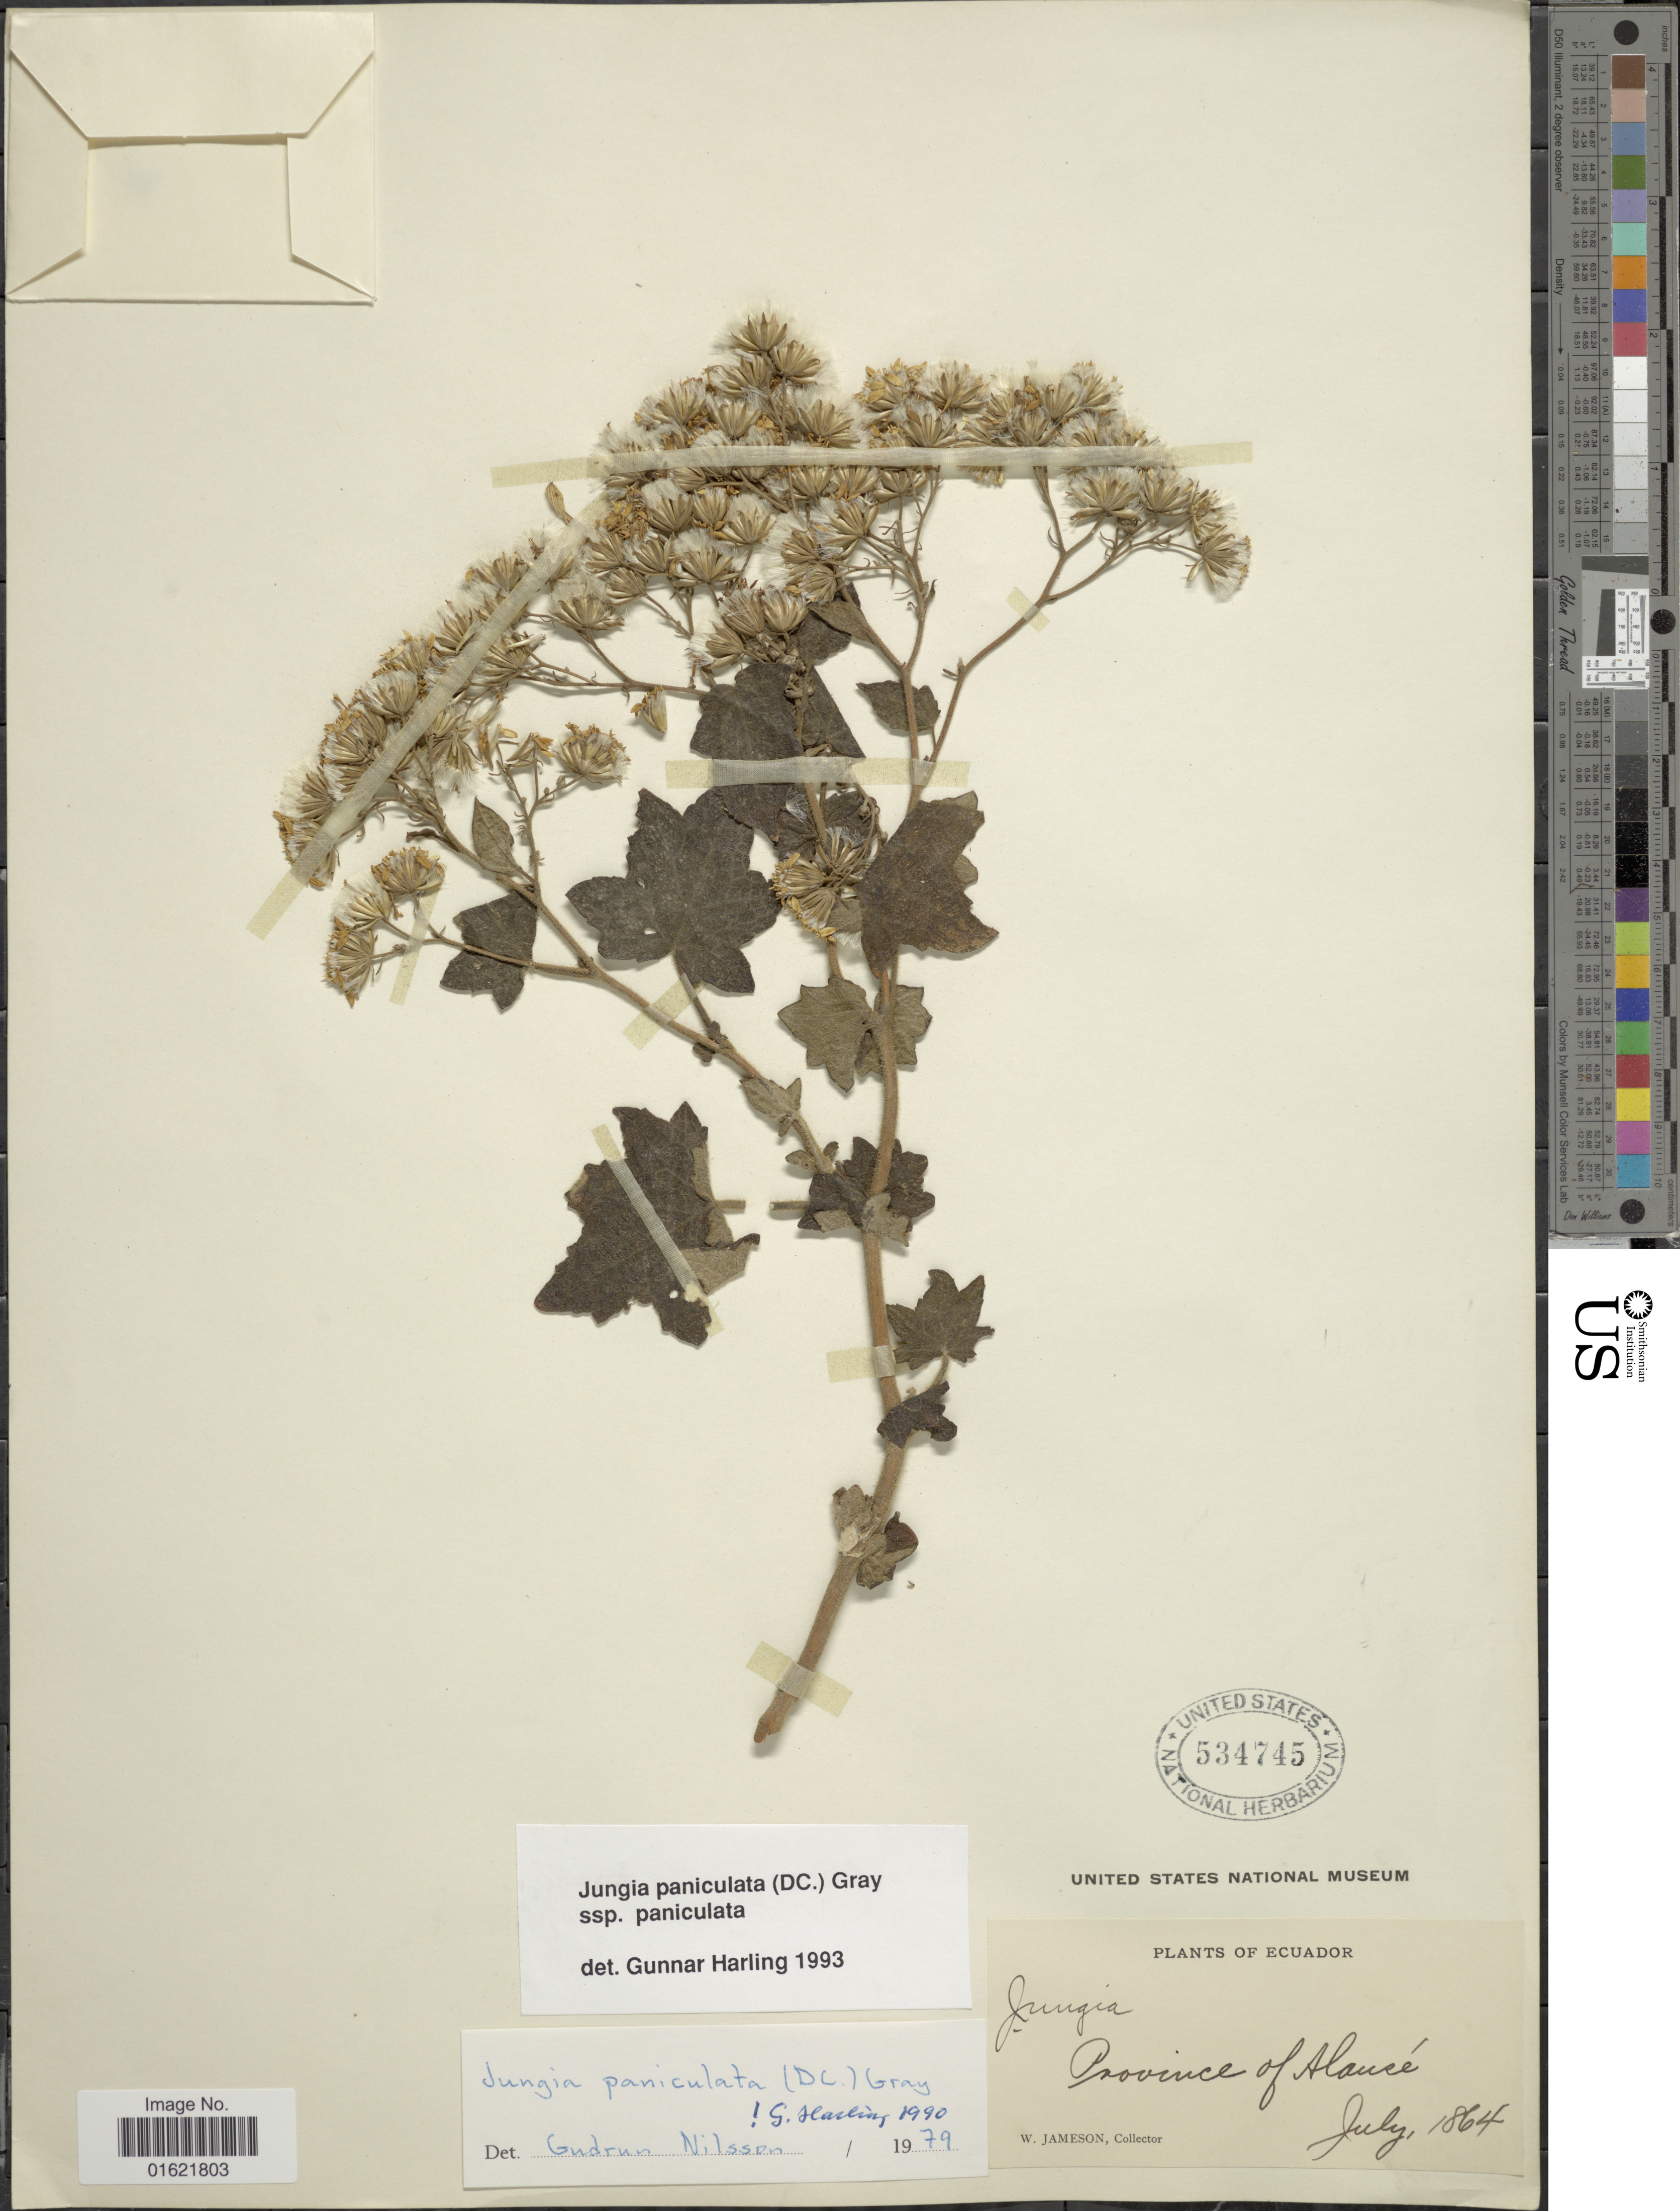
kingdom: Plantae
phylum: Tracheophyta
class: Magnoliopsida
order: Asterales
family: Asteraceae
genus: Jungia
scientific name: Jungia paniculata subsp. paniculata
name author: (DC.) A. Gray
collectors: W. Jameson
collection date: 1864-07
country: Ecuador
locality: Province of Alause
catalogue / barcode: US 534745